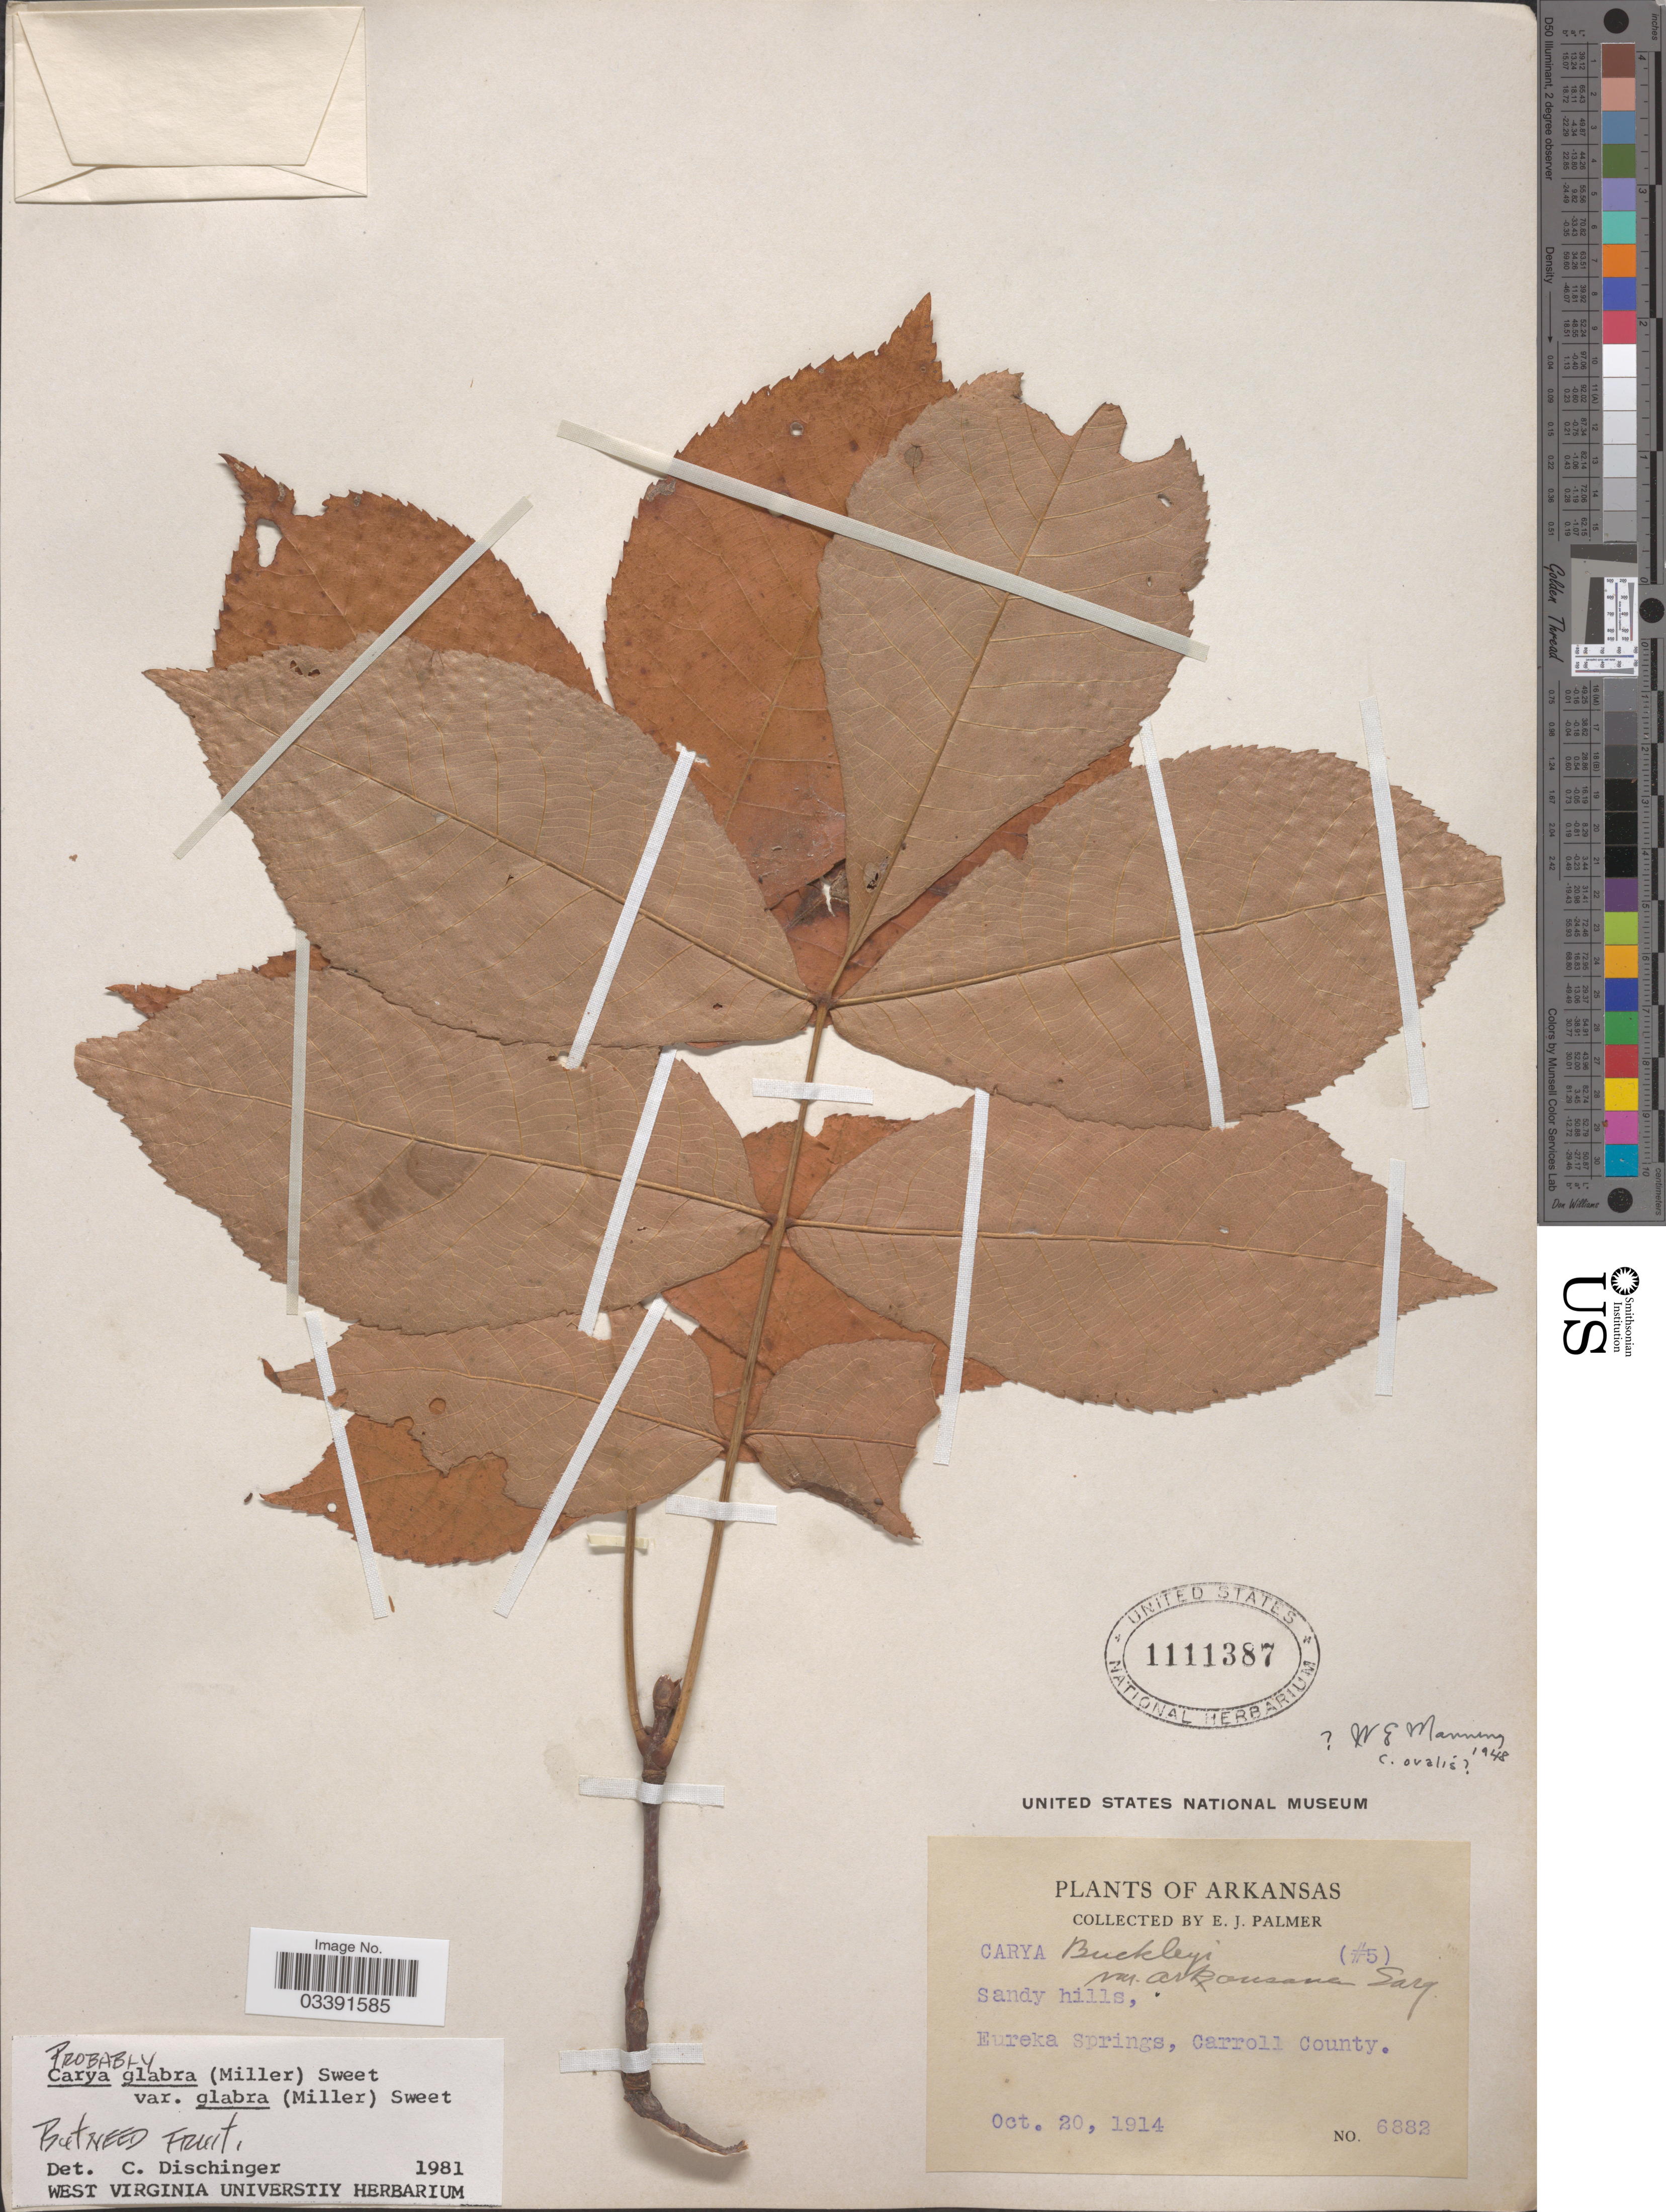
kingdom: Plantae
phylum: Tracheophyta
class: Magnoliopsida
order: Fagales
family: Juglandaceae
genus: Carya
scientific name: Carya glabra var. glabra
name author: (Mill.) Sweet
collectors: E. J. Palmer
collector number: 6882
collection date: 1914-10-20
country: United States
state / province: Arkansas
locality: Eureka springs, Carroll County.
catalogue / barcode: US 1111387